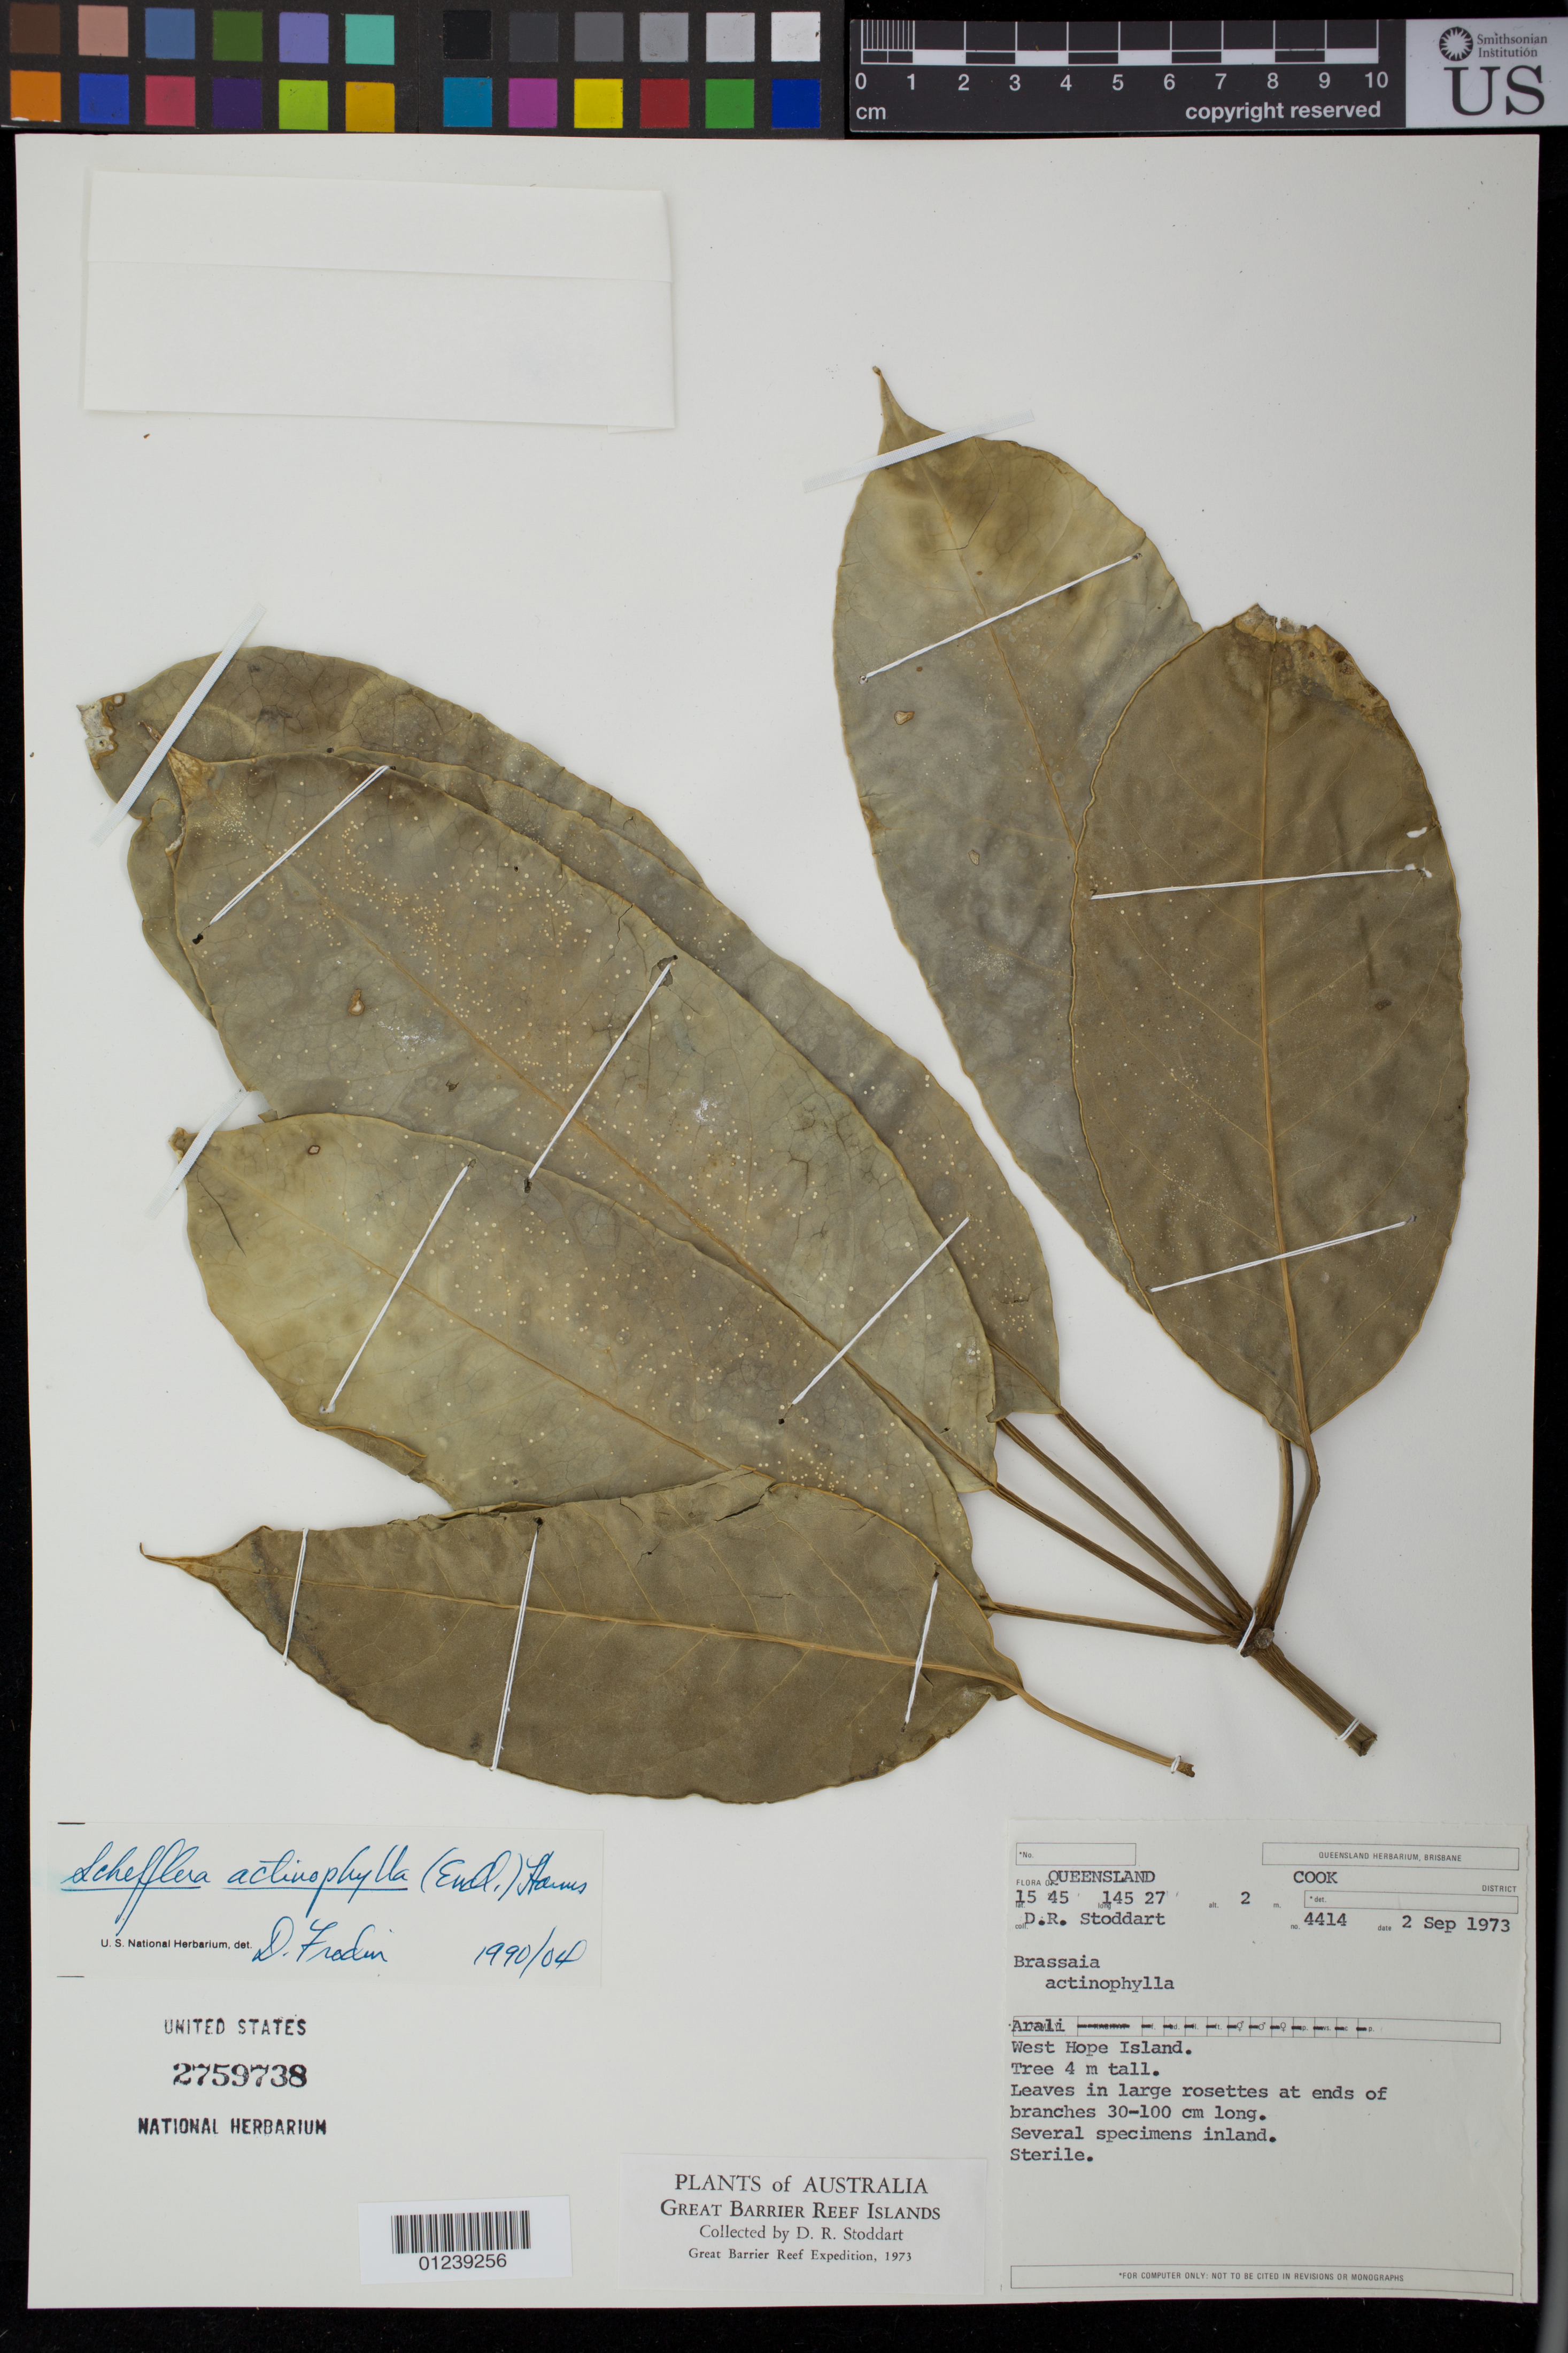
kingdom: Plantae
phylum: Tracheophyta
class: Magnoliopsida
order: Apiales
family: Araliaceae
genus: Schefflera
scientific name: Schefflera actinophylla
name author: (Endl.) Harms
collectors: D. R. Stoddart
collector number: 4414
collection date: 1973-09-02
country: Australia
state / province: Queensland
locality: Cook. West Hope Island.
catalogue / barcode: US 2759738